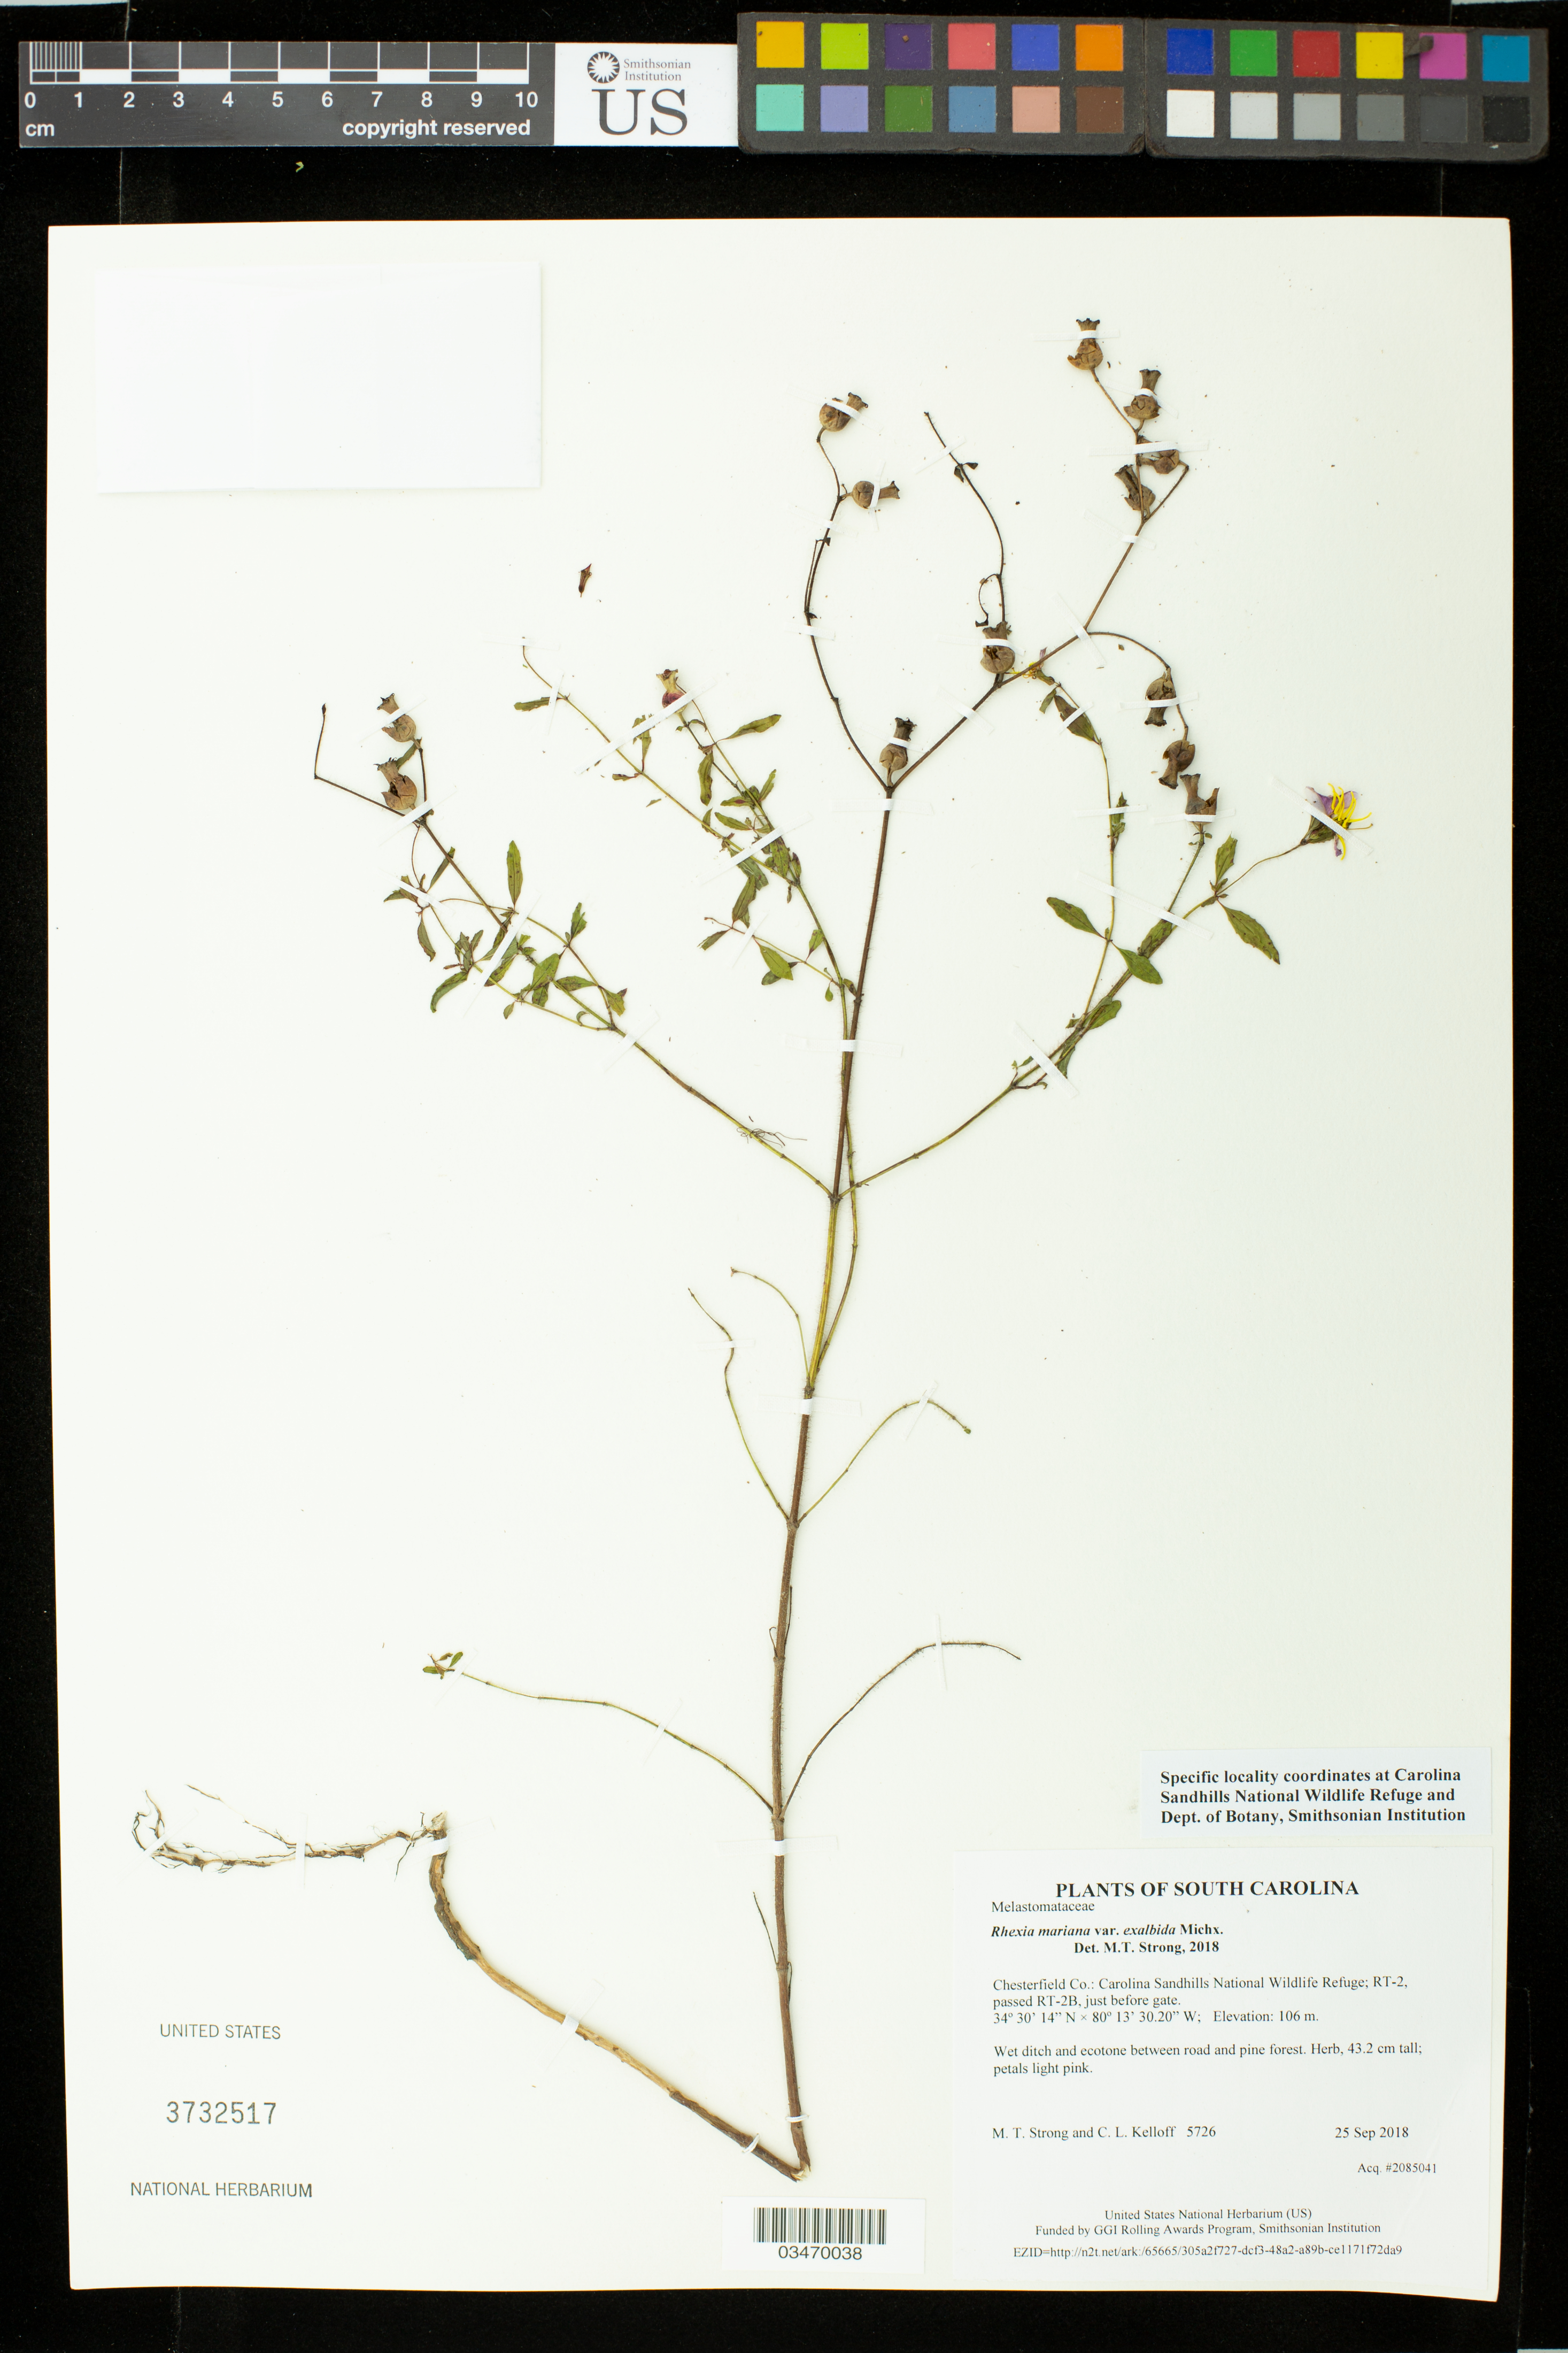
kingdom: Plantae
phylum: Tracheophyta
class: Magnoliopsida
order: Myrtales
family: Melastomataceae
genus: Rhexia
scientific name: Rhexia mariana var. exalbida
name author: Michx.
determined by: Strong, M. T., (US), Smithsonian Institution - National Museum of Natural History (UNITED STATES)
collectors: M. T. Strong & C. L. Kelloff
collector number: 5726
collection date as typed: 25 Sep 2018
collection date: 2018-09-25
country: United States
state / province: South Carolina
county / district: Chesterfield Co.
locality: Carolina Sandhills National Wildlife Refuge; RT-2, passed RT-2B, just before gate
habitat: Ditch and ecotone between road and pine forest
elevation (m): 106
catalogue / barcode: US 3732517